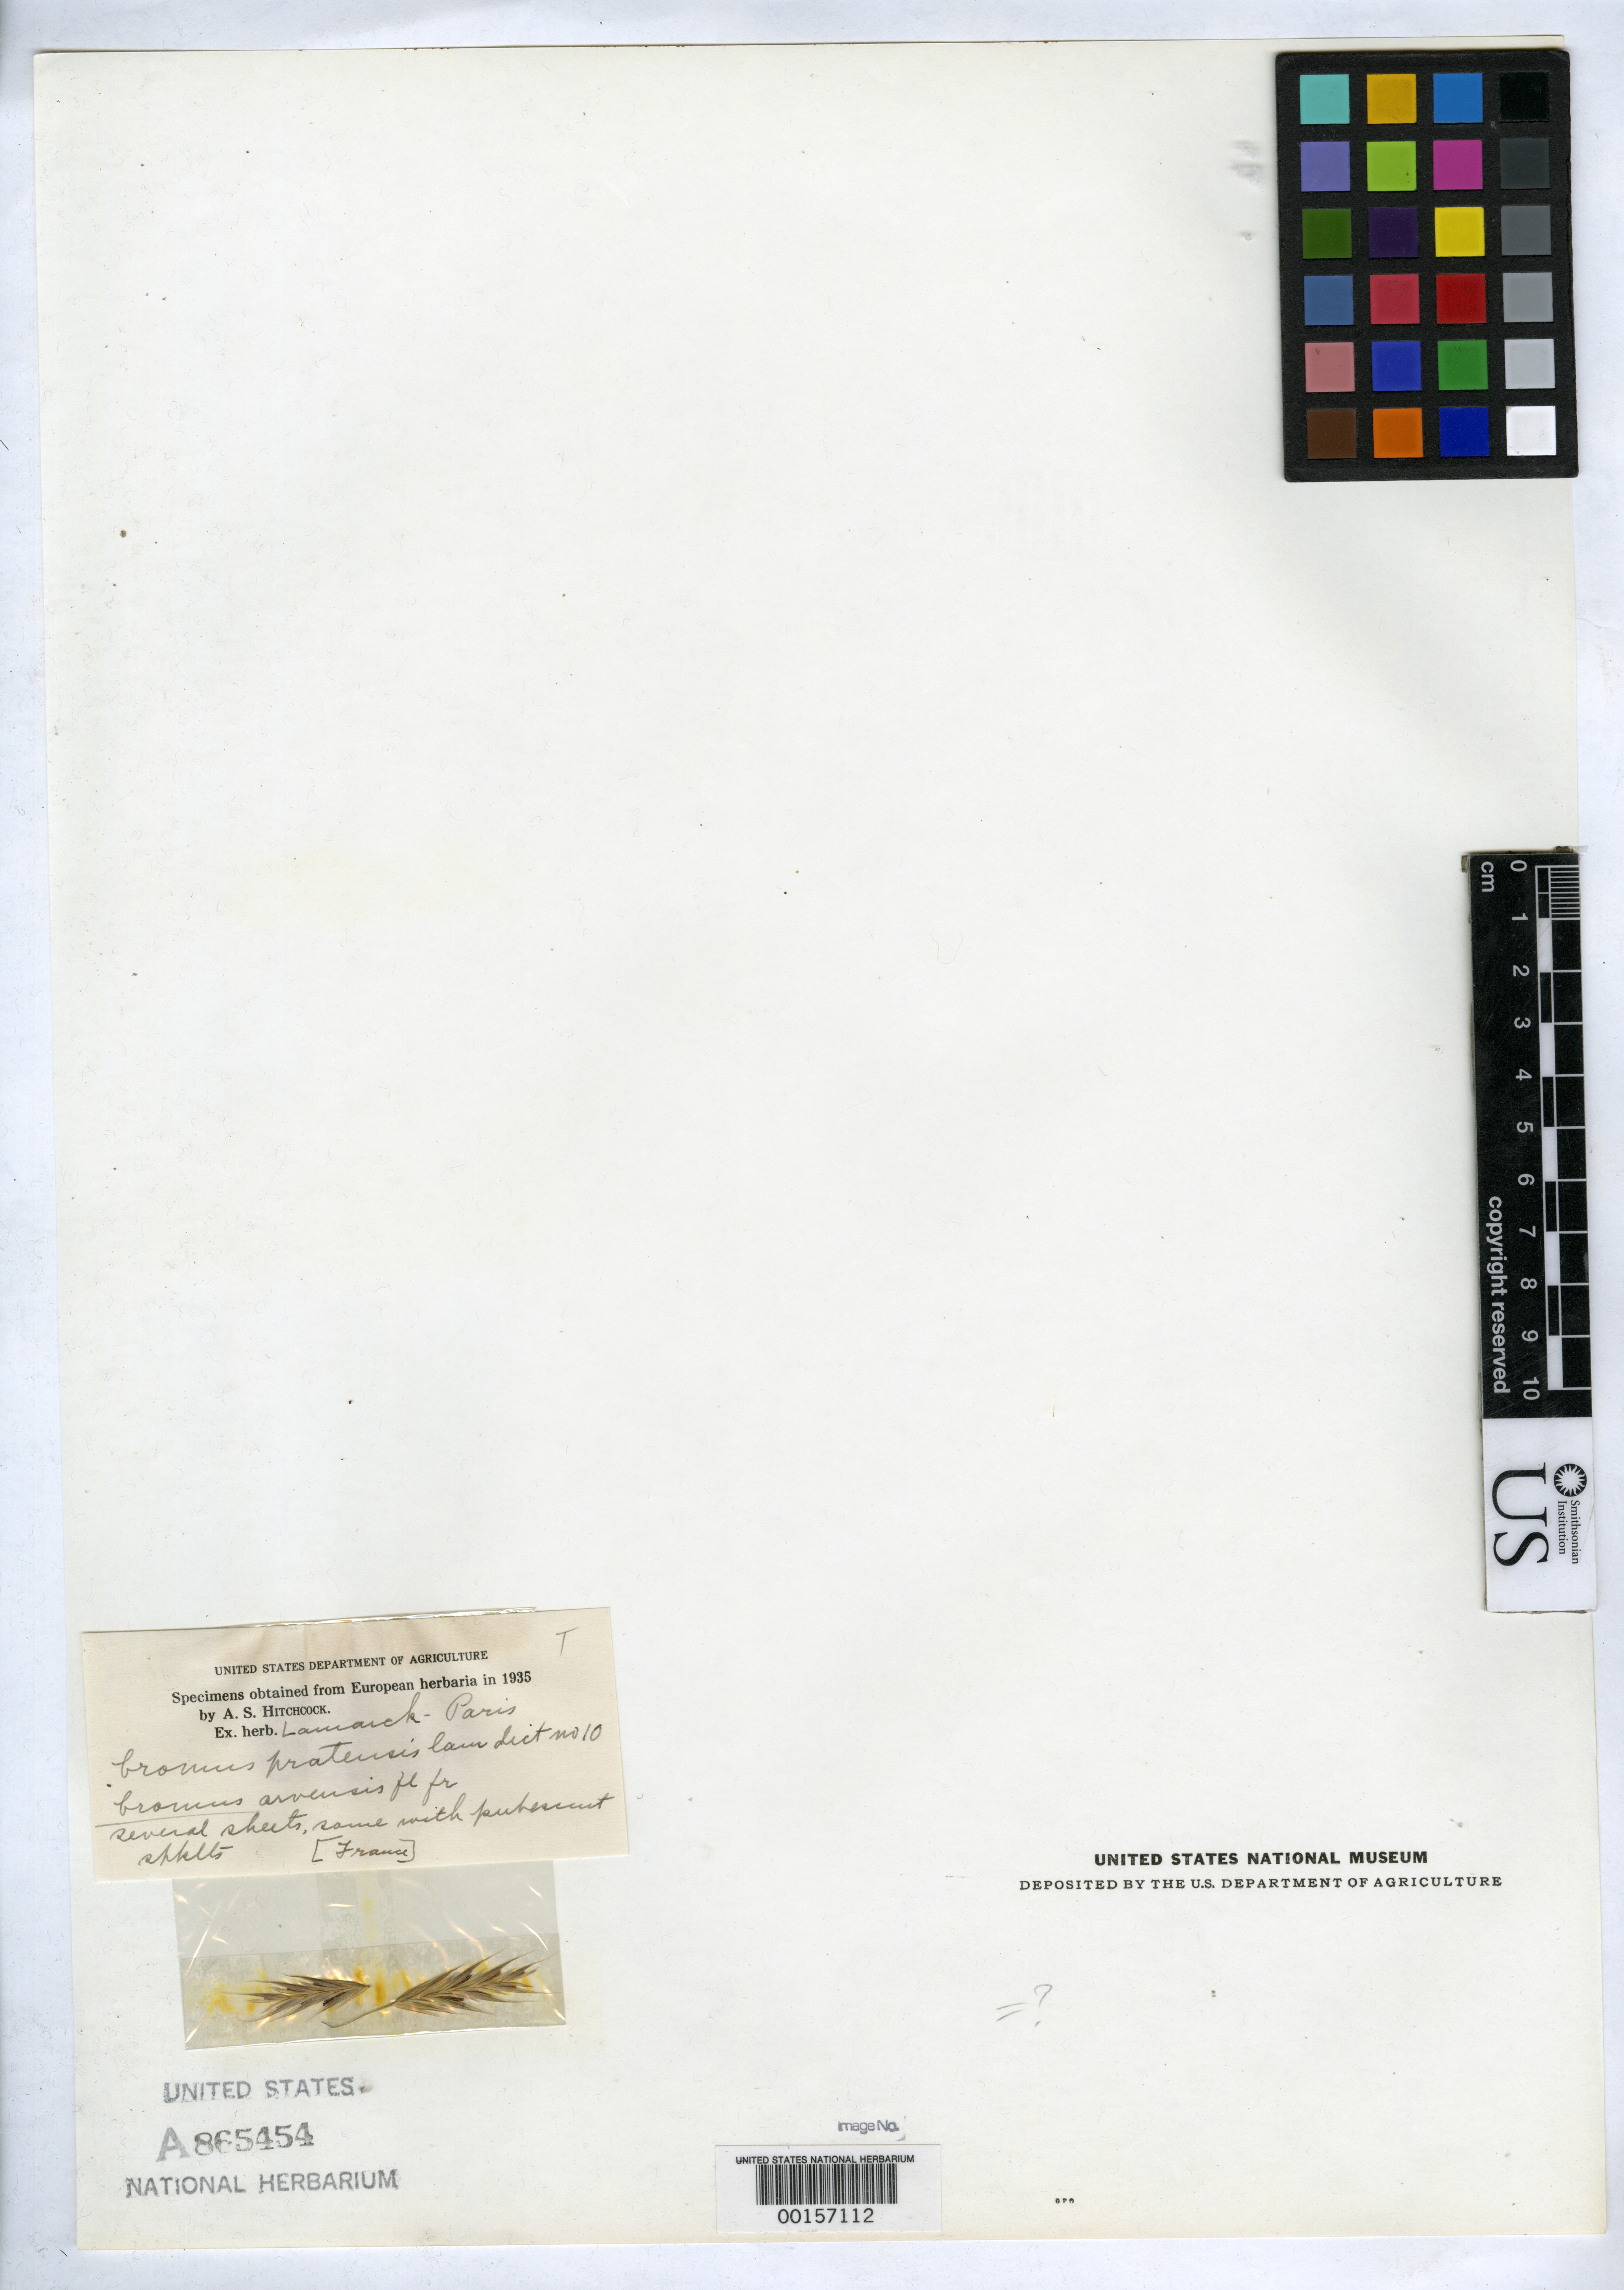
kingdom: Plantae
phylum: Tracheophyta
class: Liliopsida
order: Poales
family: Poaceae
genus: Bromus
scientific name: Bromus pratensis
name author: Lam.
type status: Type Fragment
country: France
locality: Commune dans les Champs et les Pres Secs.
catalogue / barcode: US 865454A